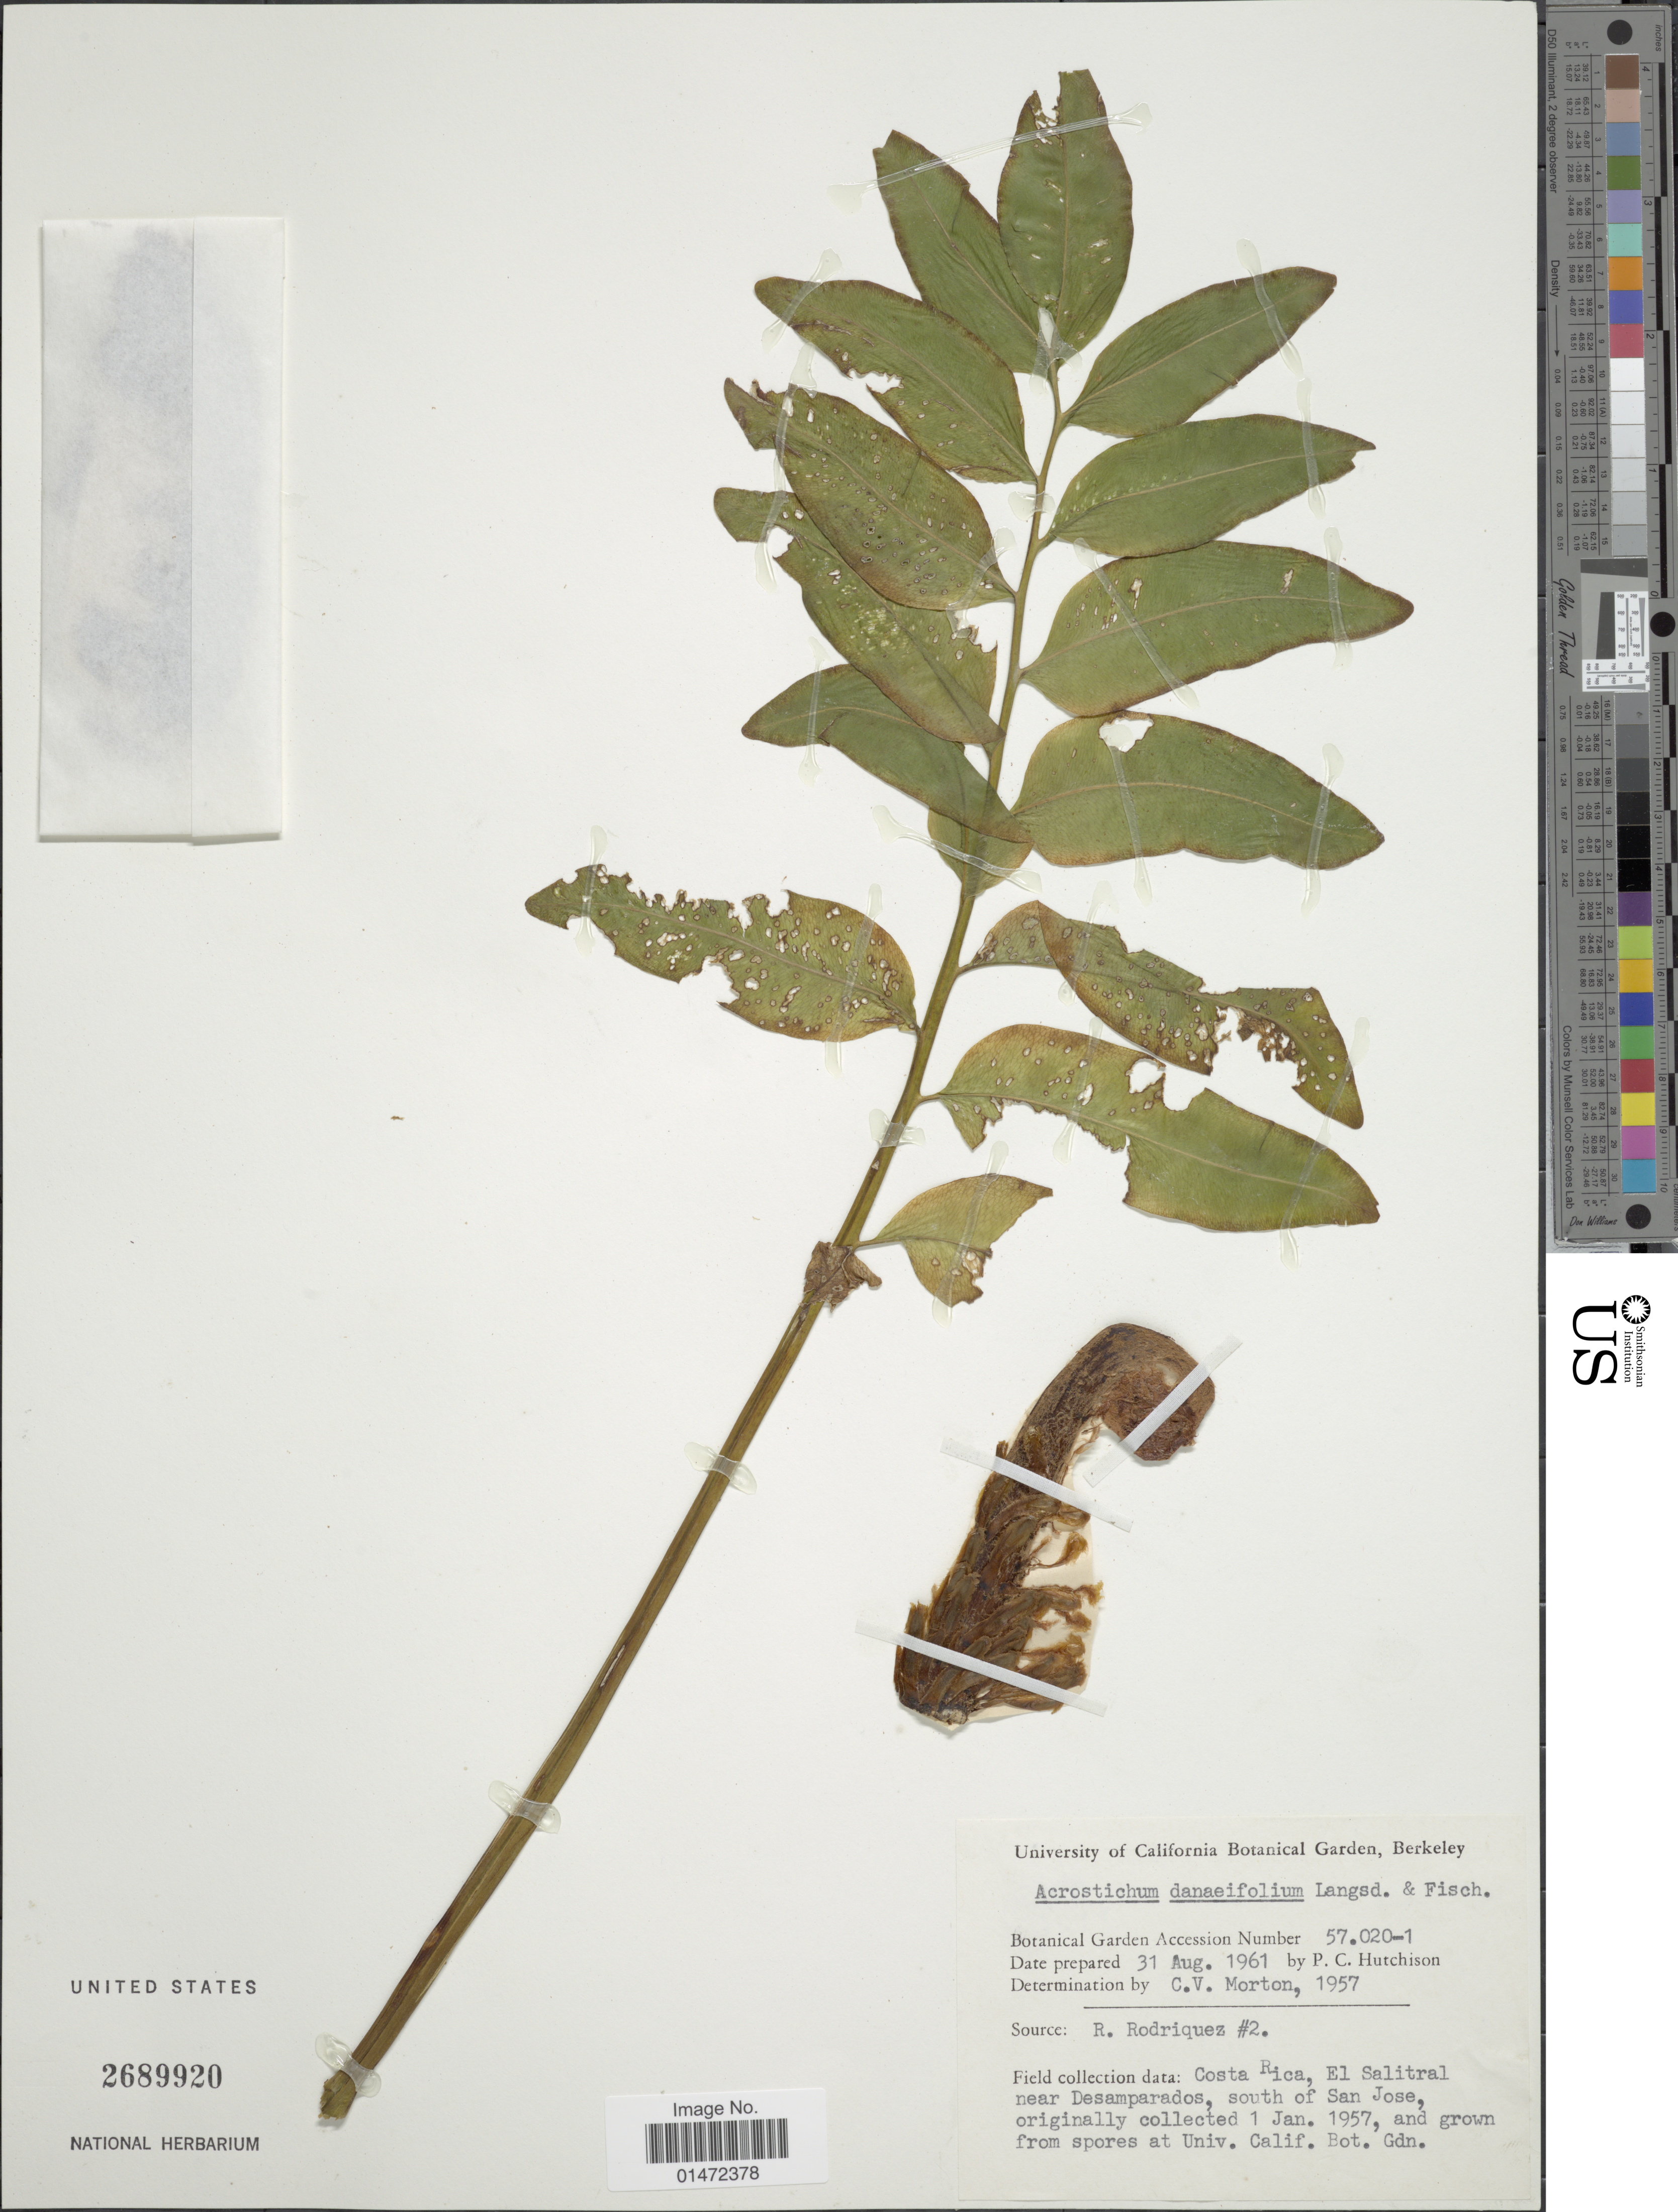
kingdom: Plantae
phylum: Tracheophyta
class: Polypodiopsida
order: Polypodiales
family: Pteridaceae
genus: Acrostichum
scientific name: Acrostichum danaeifolium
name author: Langsd. & Fisch.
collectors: P. C. Hutchison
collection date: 1961-08-31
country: United States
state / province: California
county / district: Alameda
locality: University of California Botanical Garden, Berkeley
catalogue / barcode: US 2689920